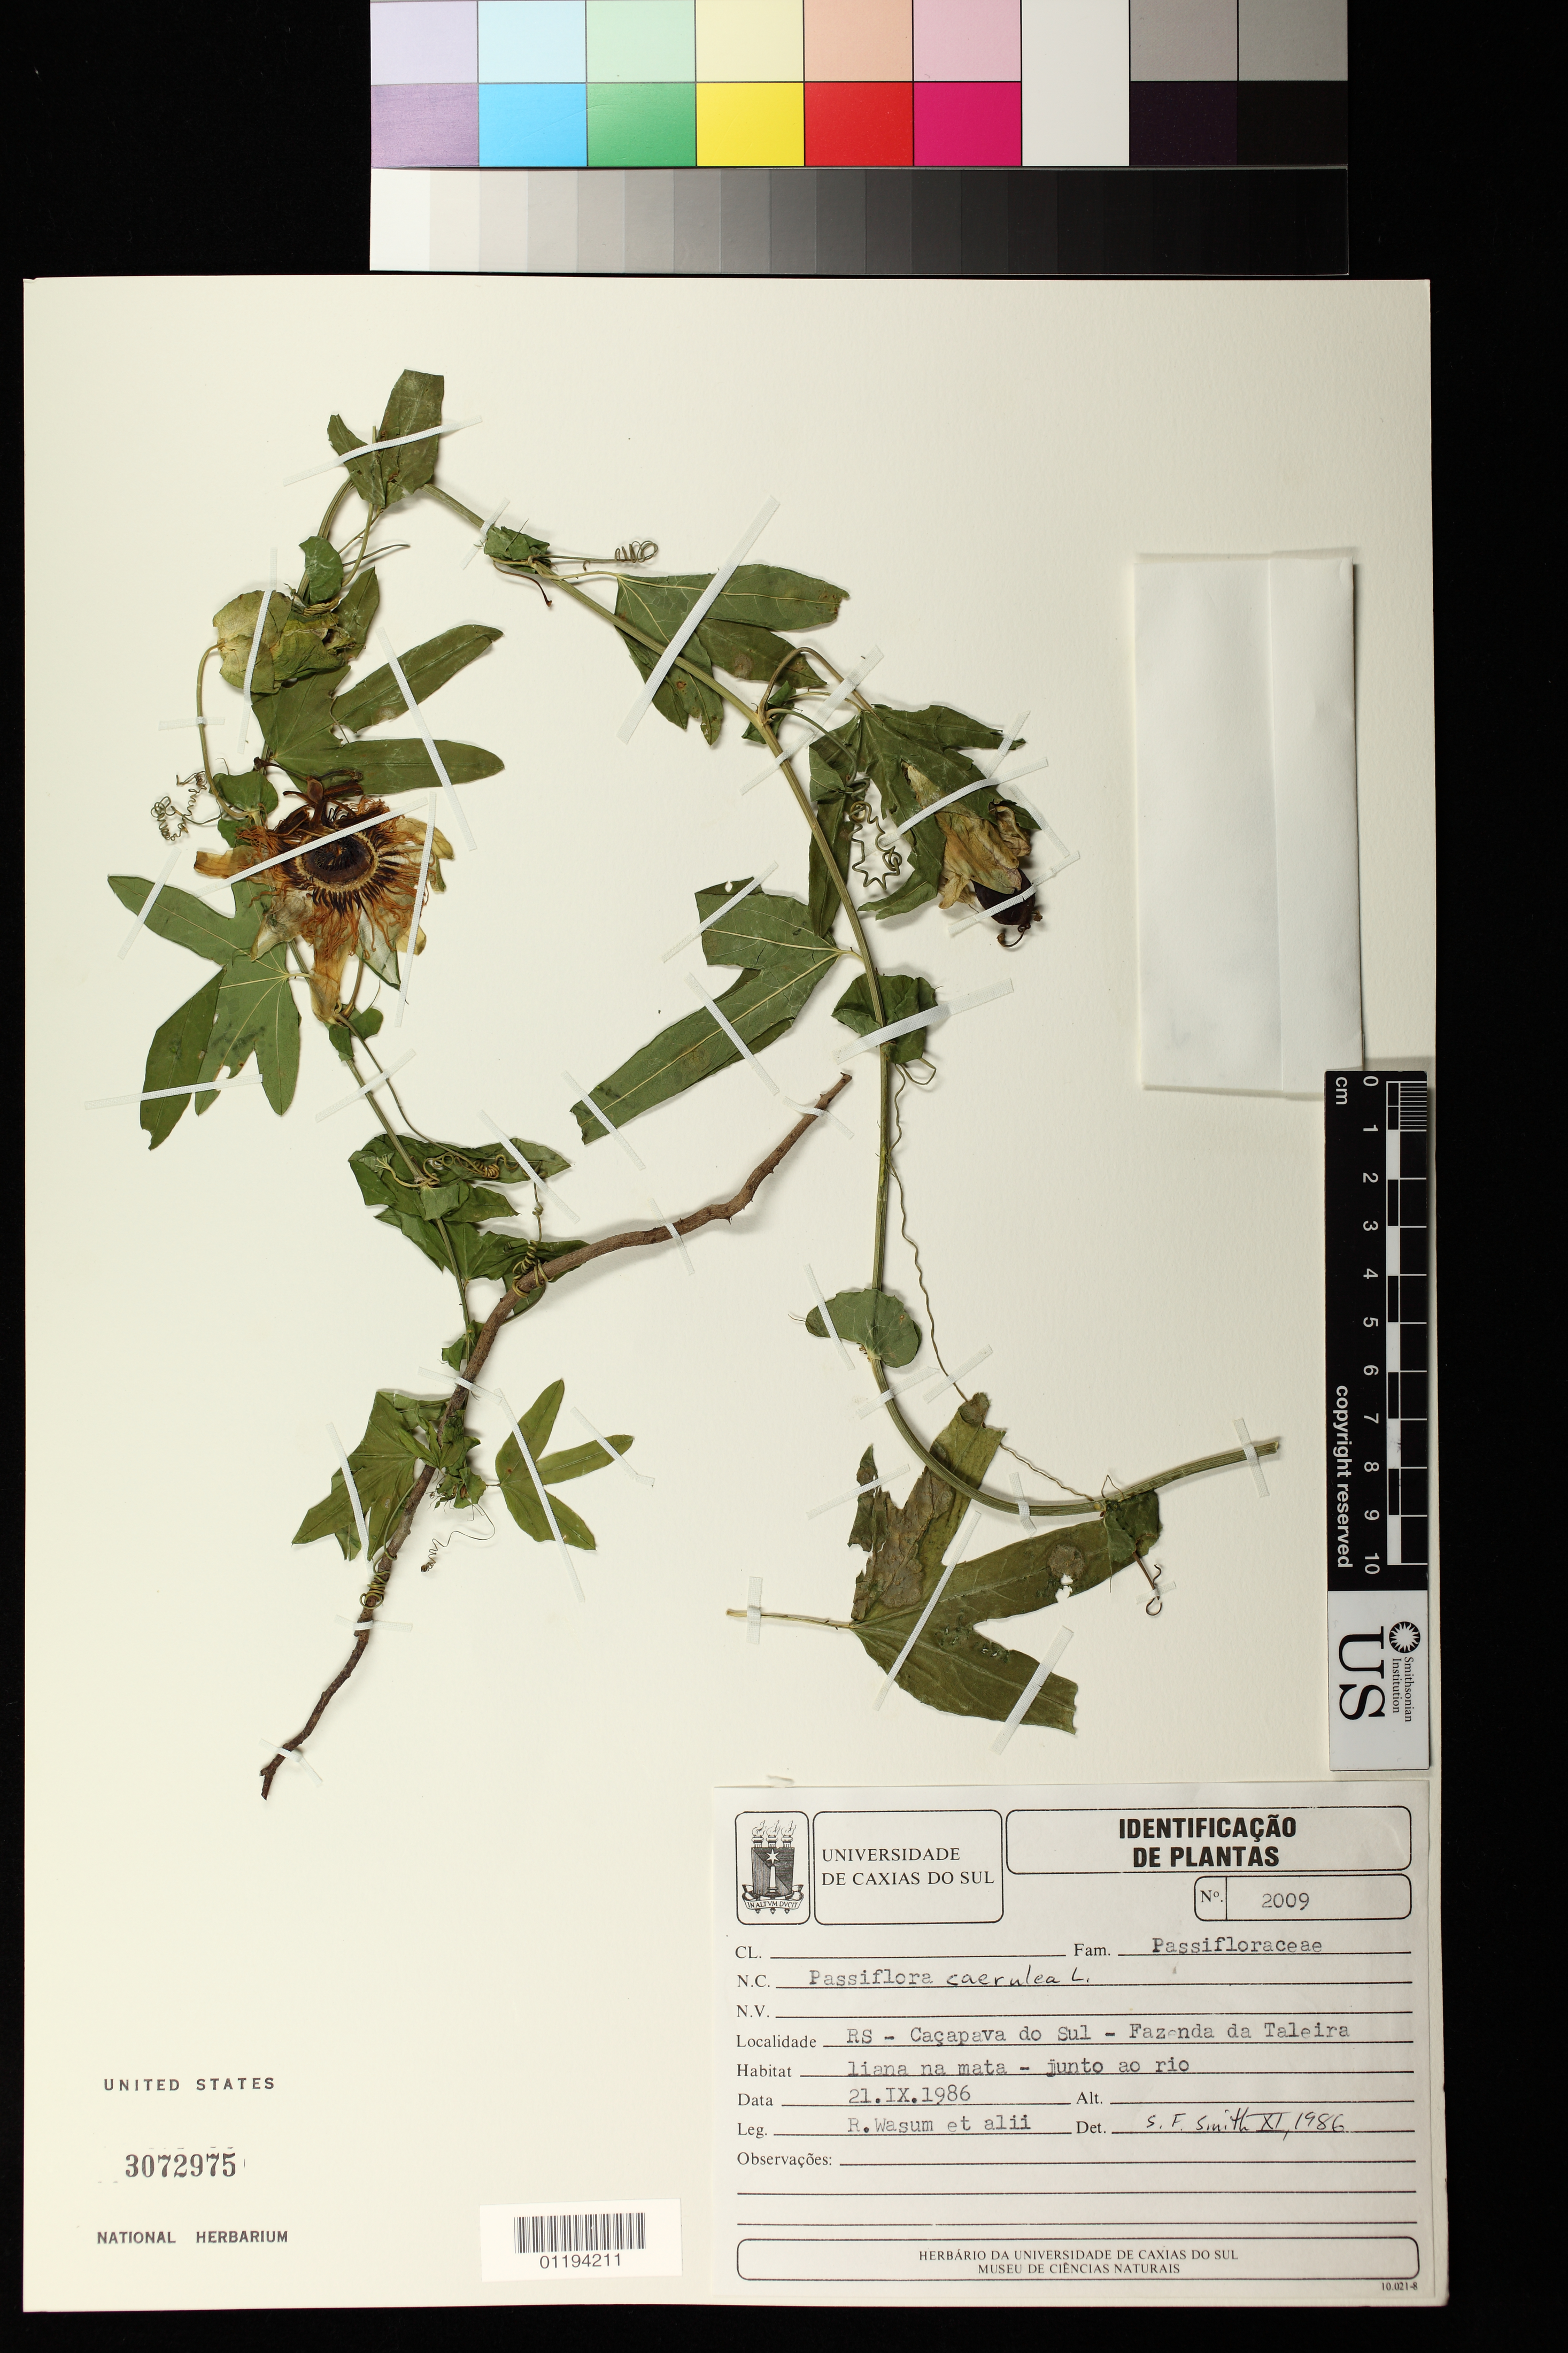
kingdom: Plantae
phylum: Tracheophyta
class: Magnoliopsida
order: Malpighiales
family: Passifloraceae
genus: Passiflora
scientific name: Passiflora caerulea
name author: L.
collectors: R. Wasum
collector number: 2009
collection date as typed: Sep 21 1986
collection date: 1986-09-21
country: Brazil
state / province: Rio Grande do Sul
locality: Cacapava do Sul - Fazenda da Taleira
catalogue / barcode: US 3072975